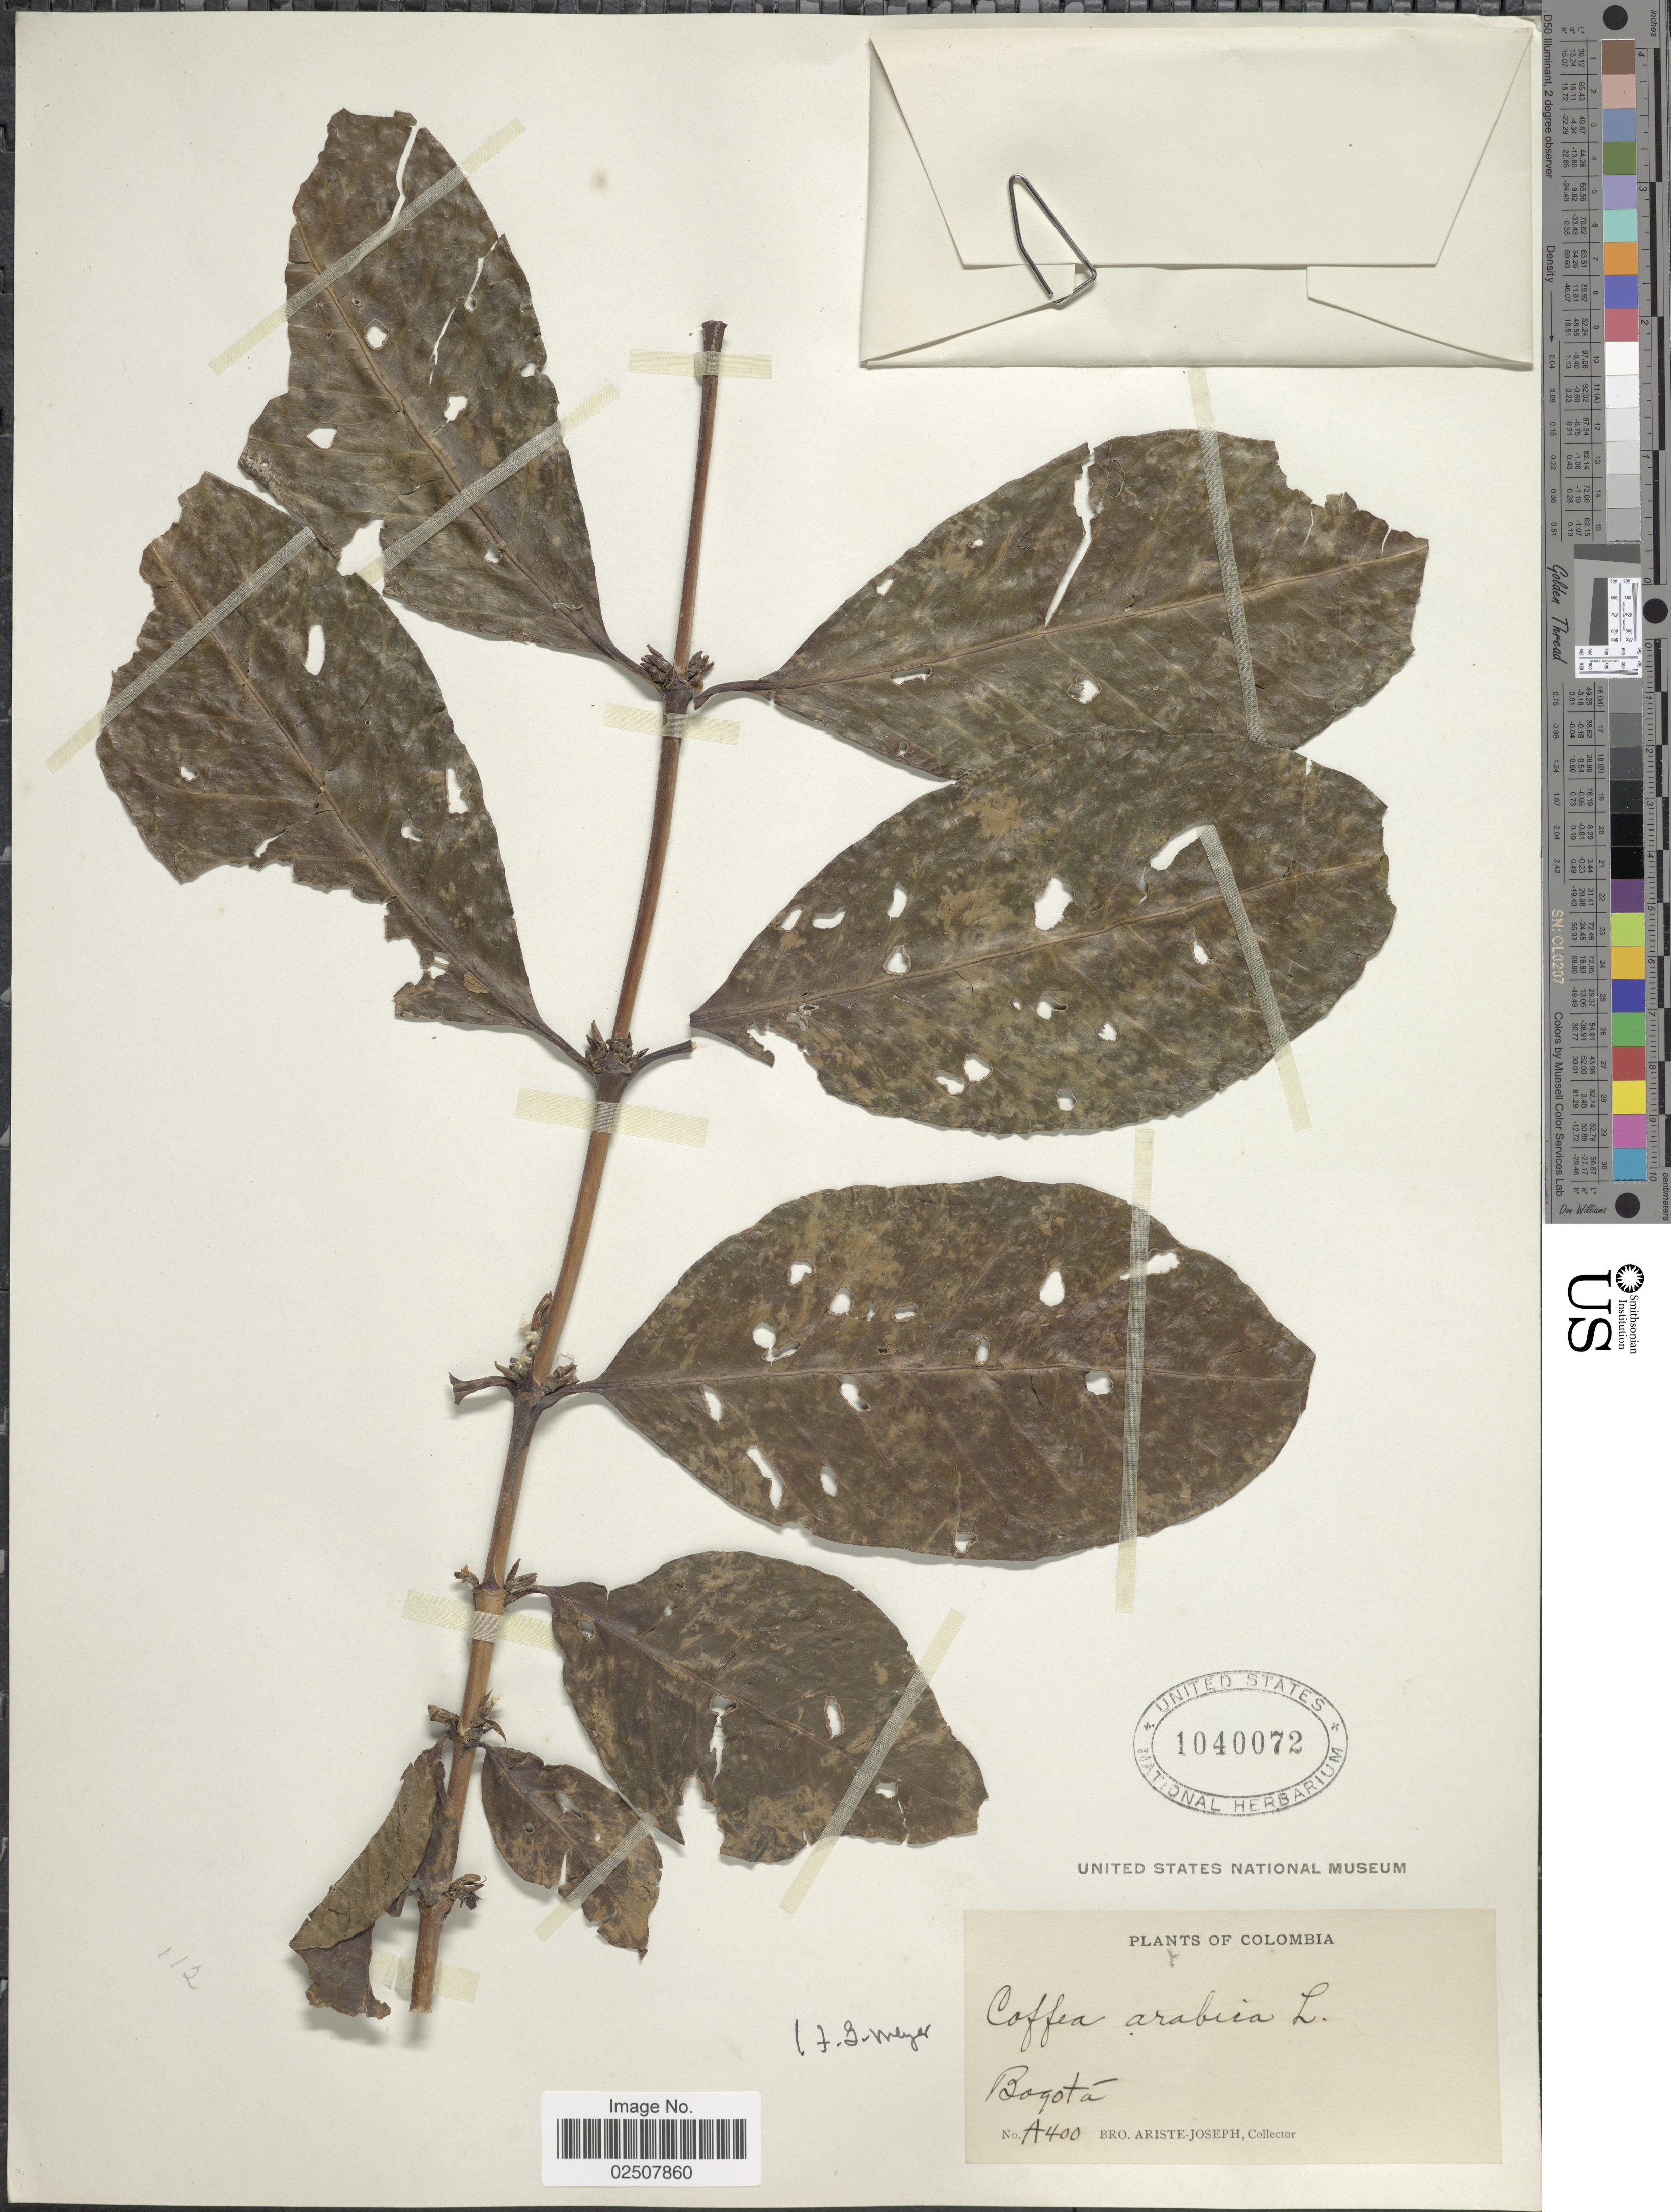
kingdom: Plantae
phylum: Tracheophyta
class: Magnoliopsida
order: Gentianales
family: Rubiaceae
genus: Coffea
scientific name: Coffea arabica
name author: L.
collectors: Bro. Ariste-Joseph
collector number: A 400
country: Colombia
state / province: Bogota D.C.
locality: Bogotá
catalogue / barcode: US 1040072